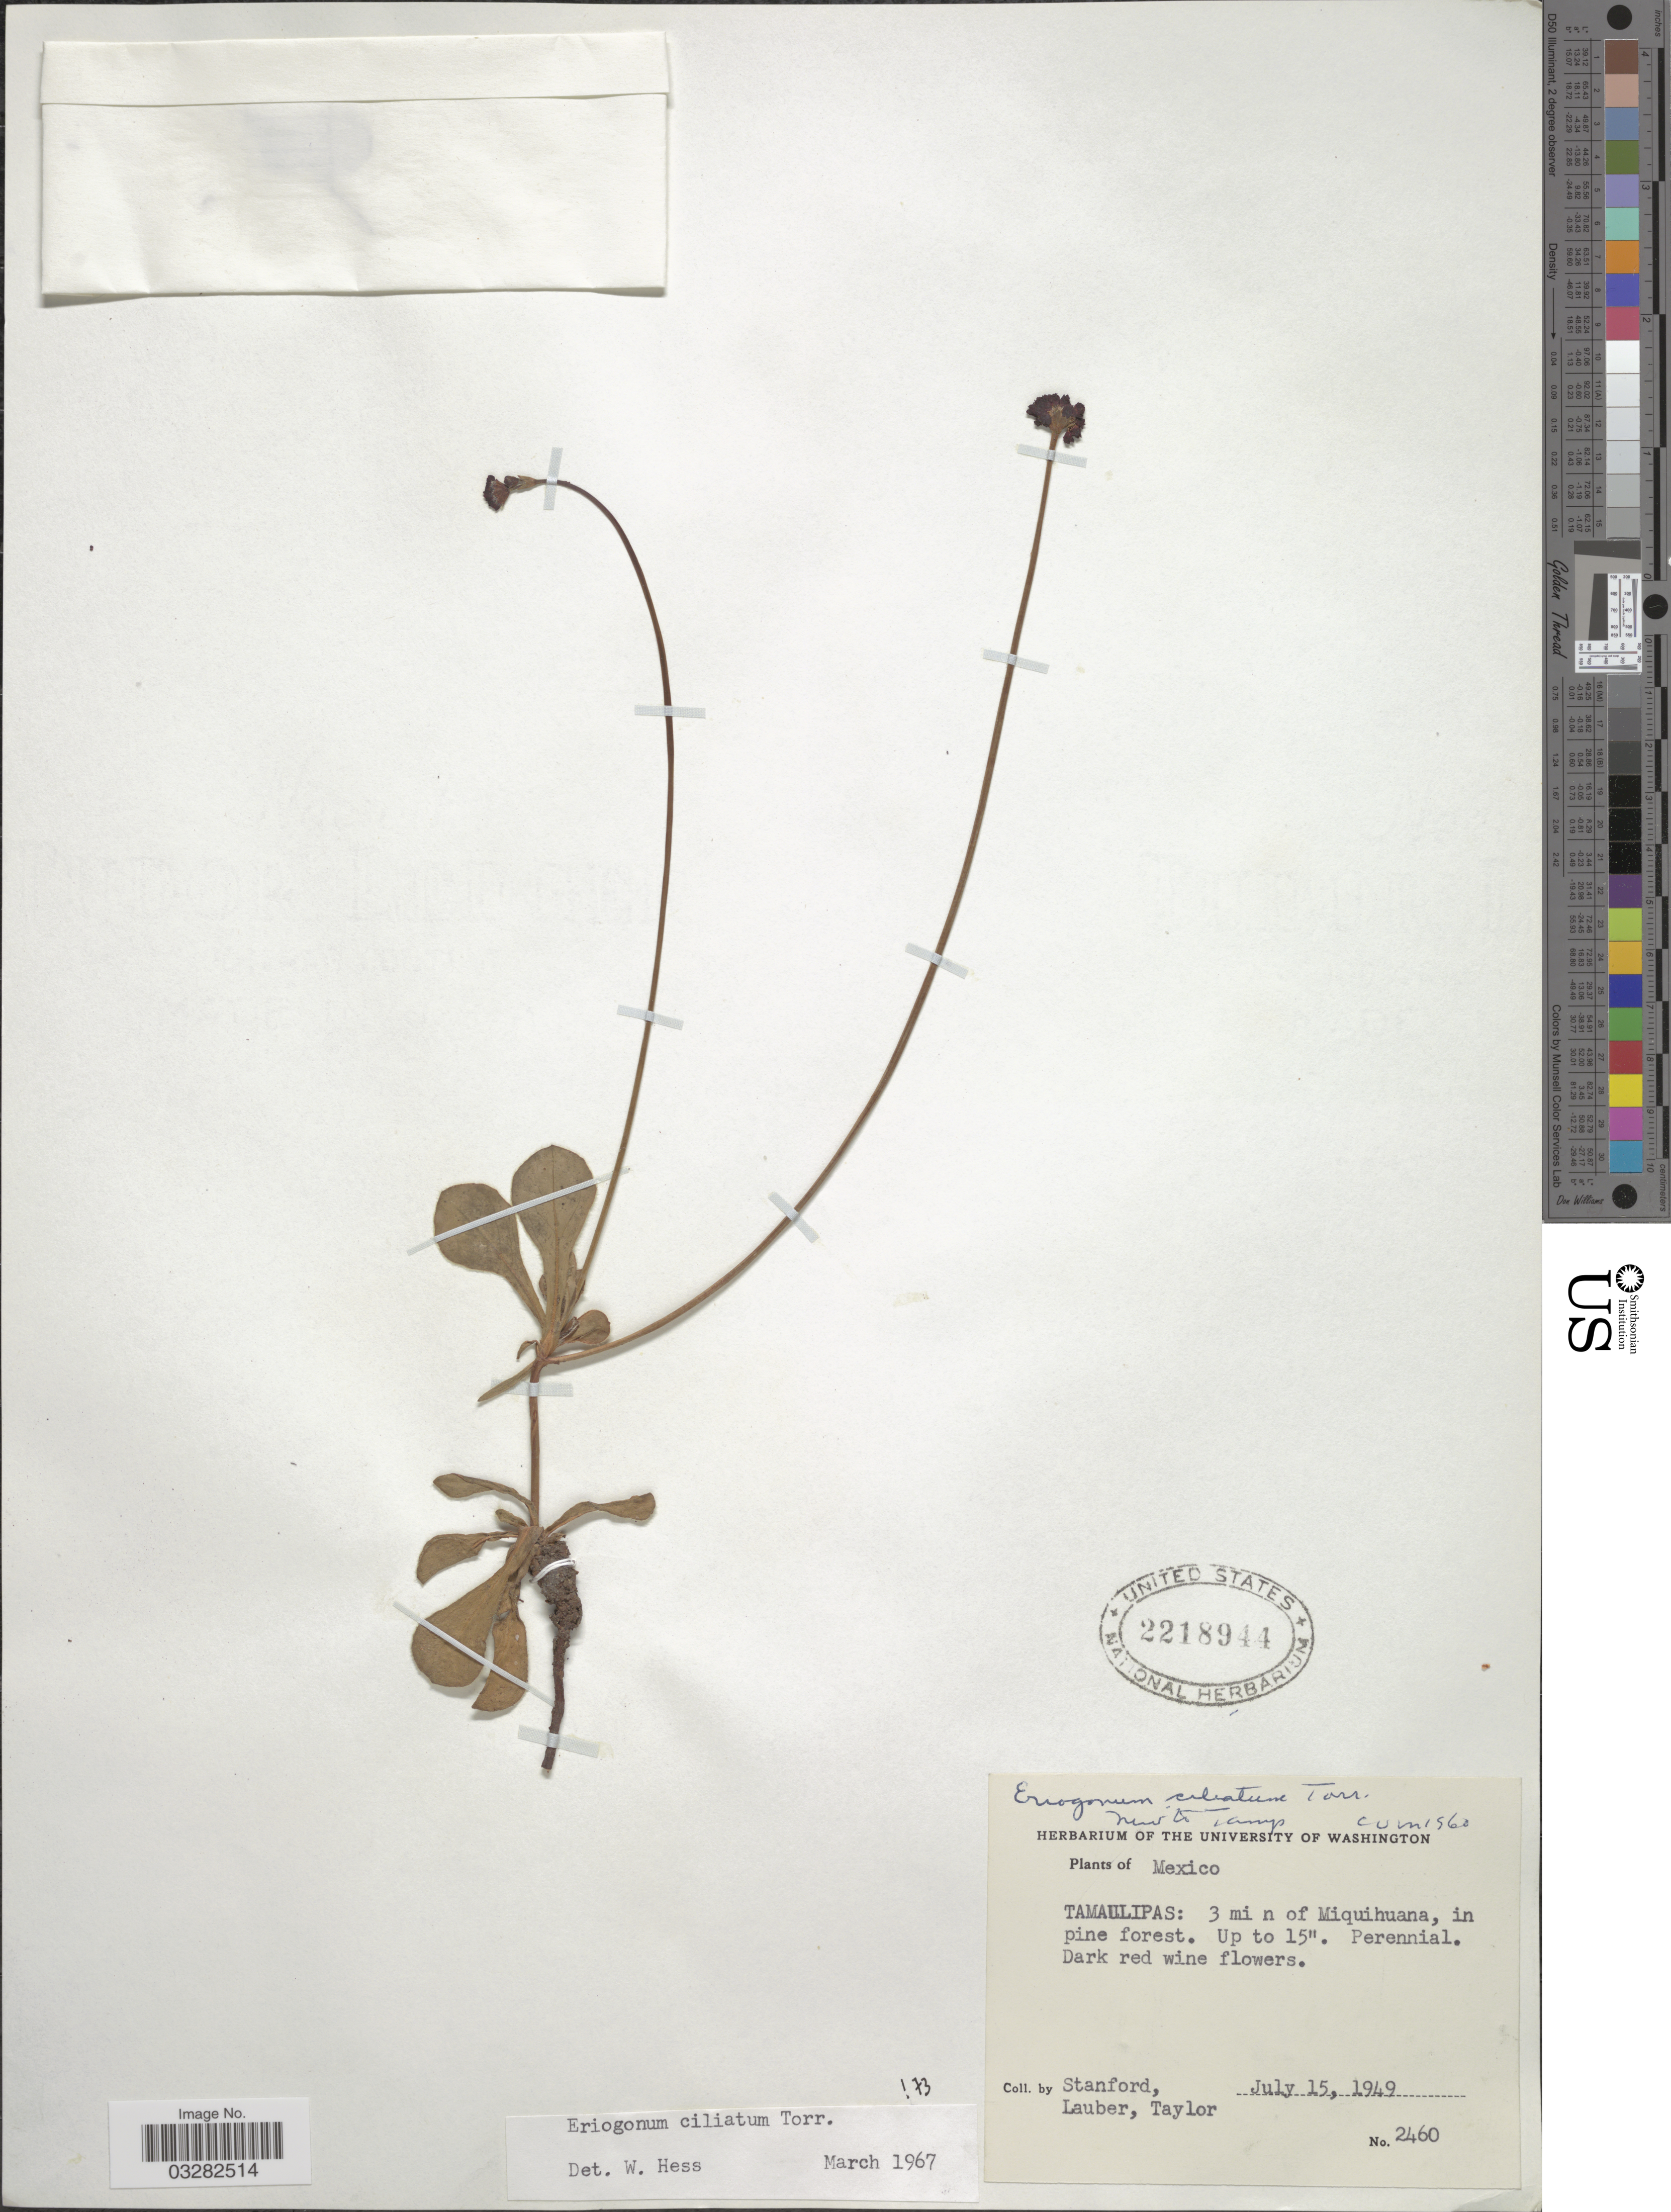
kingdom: Plantae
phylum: Tracheophyta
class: Magnoliopsida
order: Caryophyllales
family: Polygonaceae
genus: Eriogonum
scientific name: Eriogonum ciliatum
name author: Torr. ex Benth.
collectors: -. Stanford, Lauber, -- & -- Taylor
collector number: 2460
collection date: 1949-07-15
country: Mexico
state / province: Tamaulipas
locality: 3 mi n of Miquihuana, in pine forest.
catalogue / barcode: US 2218944